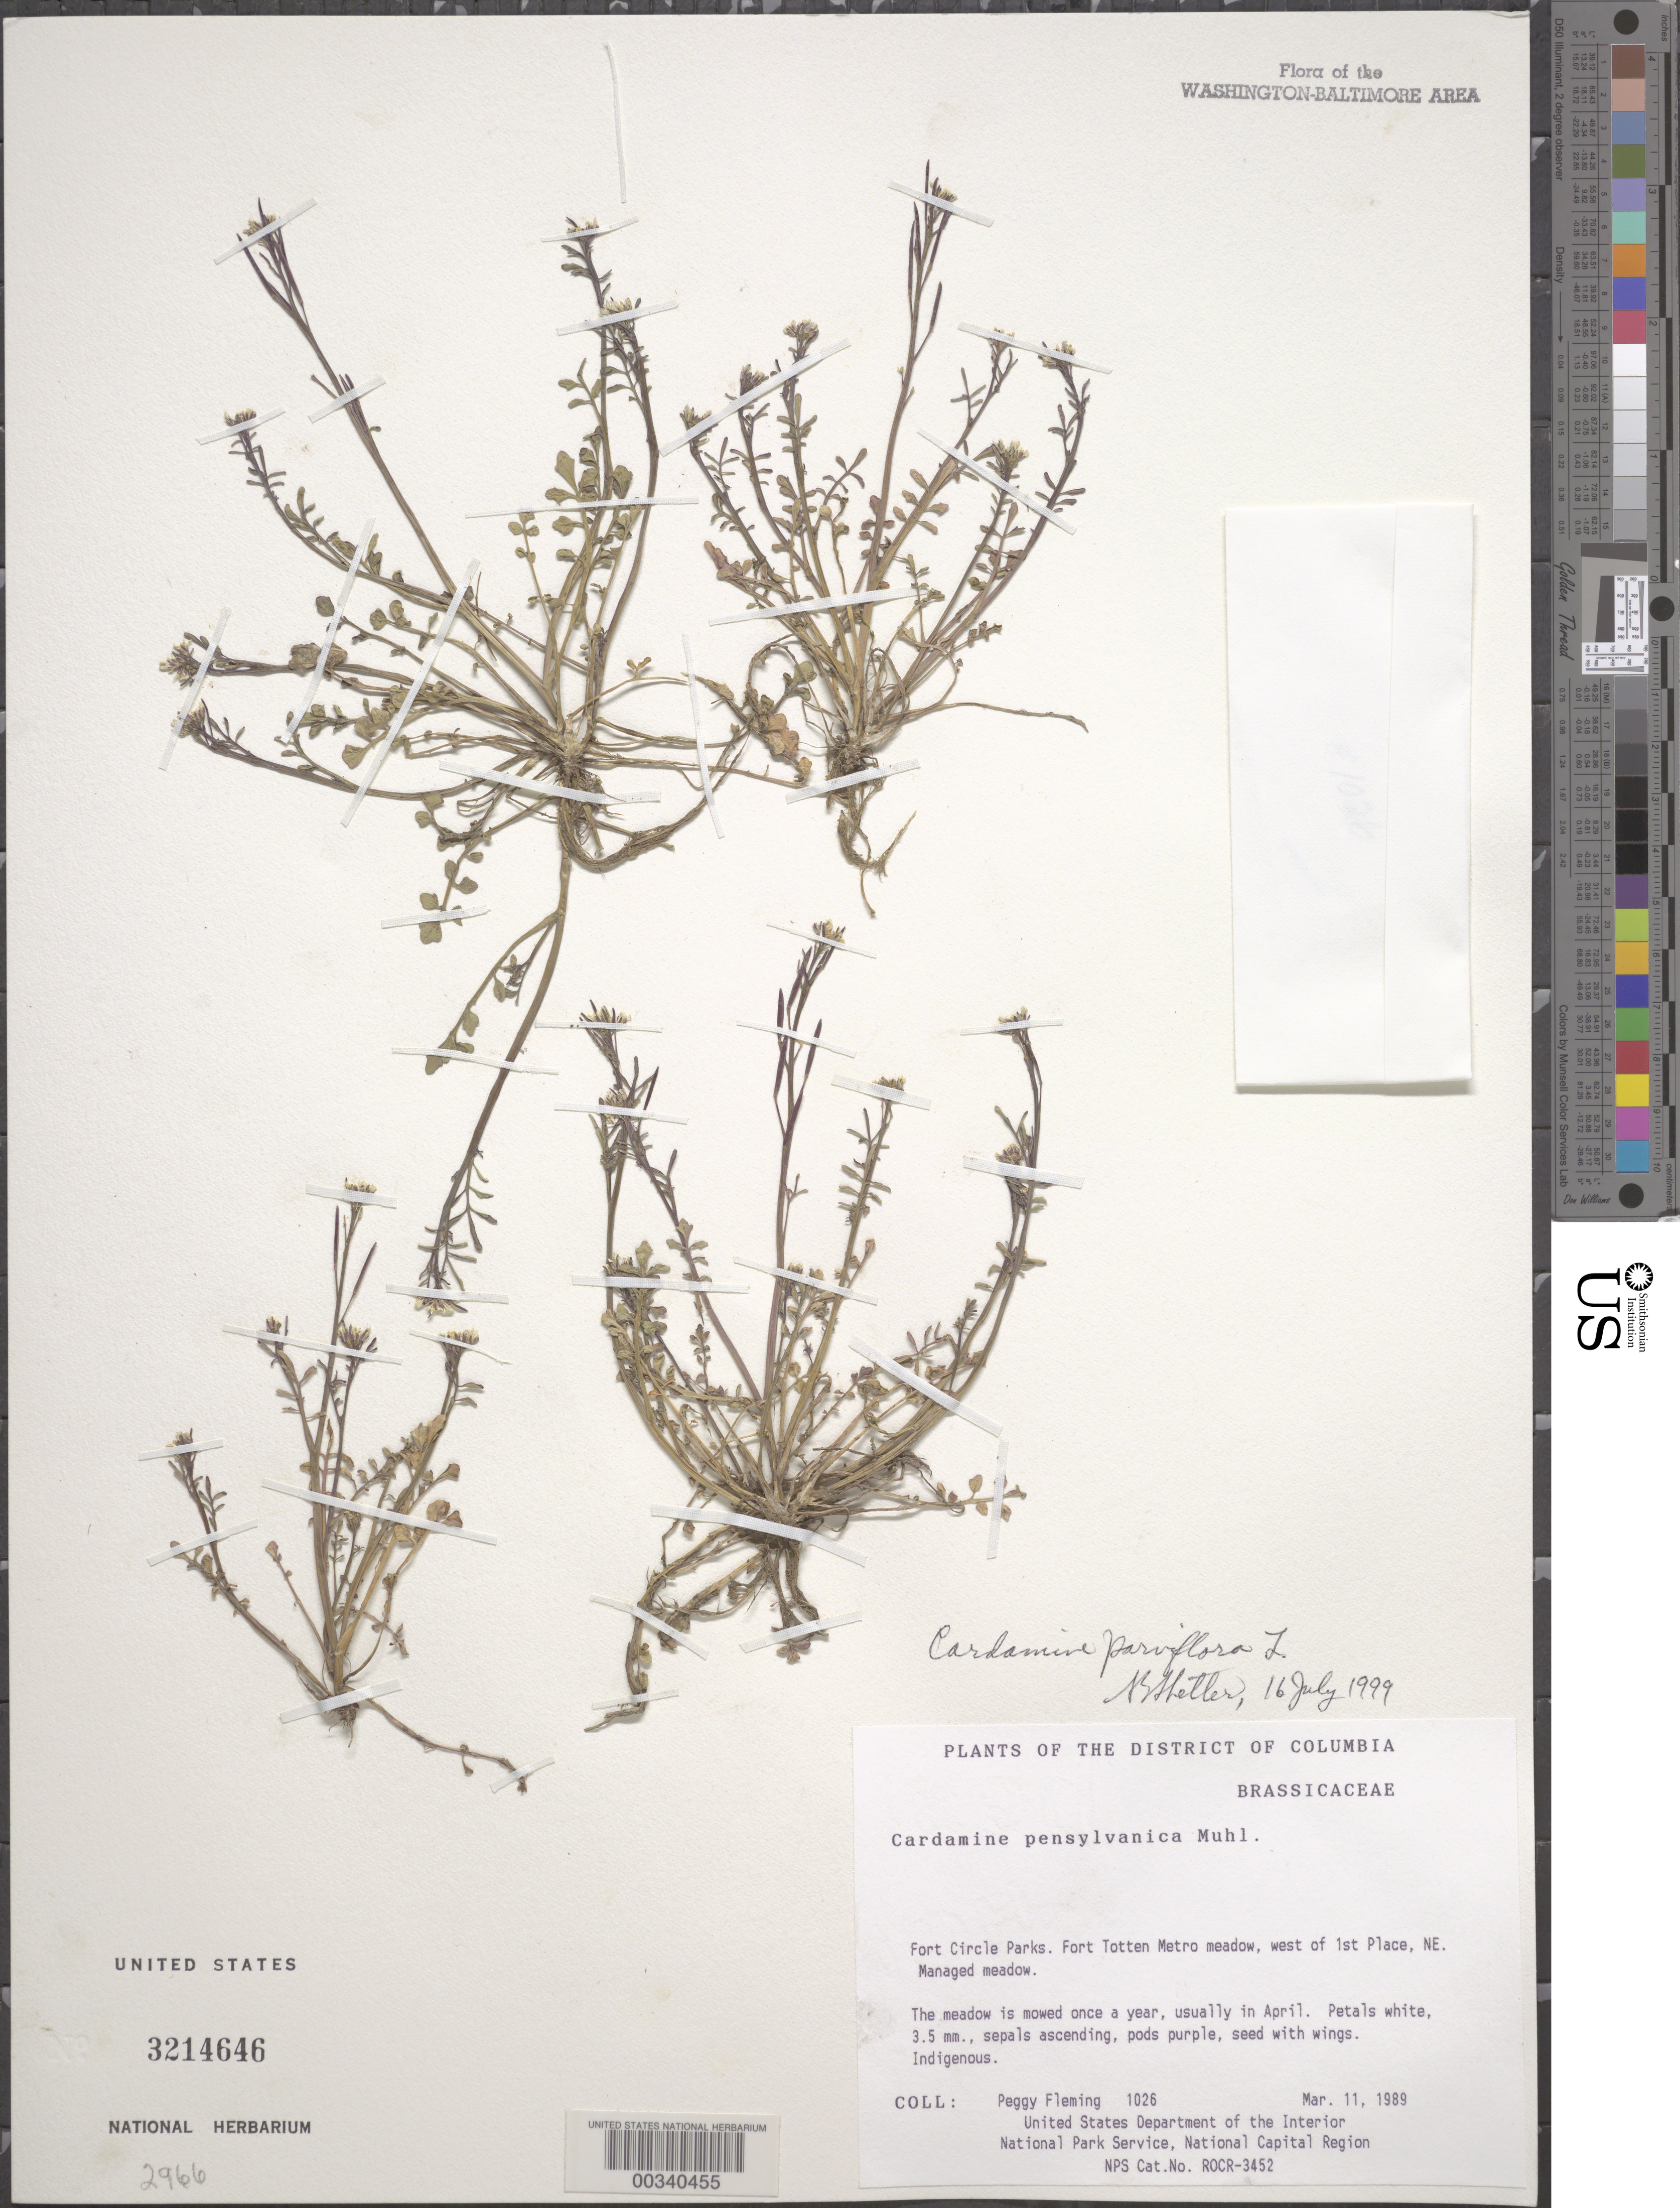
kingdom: Plantae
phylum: Tracheophyta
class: Magnoliopsida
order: Brassicales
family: Brassicaceae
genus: Cardamine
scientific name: Cardamine parviflora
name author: L.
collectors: P. Fleming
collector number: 1026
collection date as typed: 11 Mar 1989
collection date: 1989-03-11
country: United States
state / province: District of Columbia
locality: Fort Circle Parks, Fort Totten Metro meadow W of 1st place, NE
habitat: Managed meadow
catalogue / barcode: US 3214646